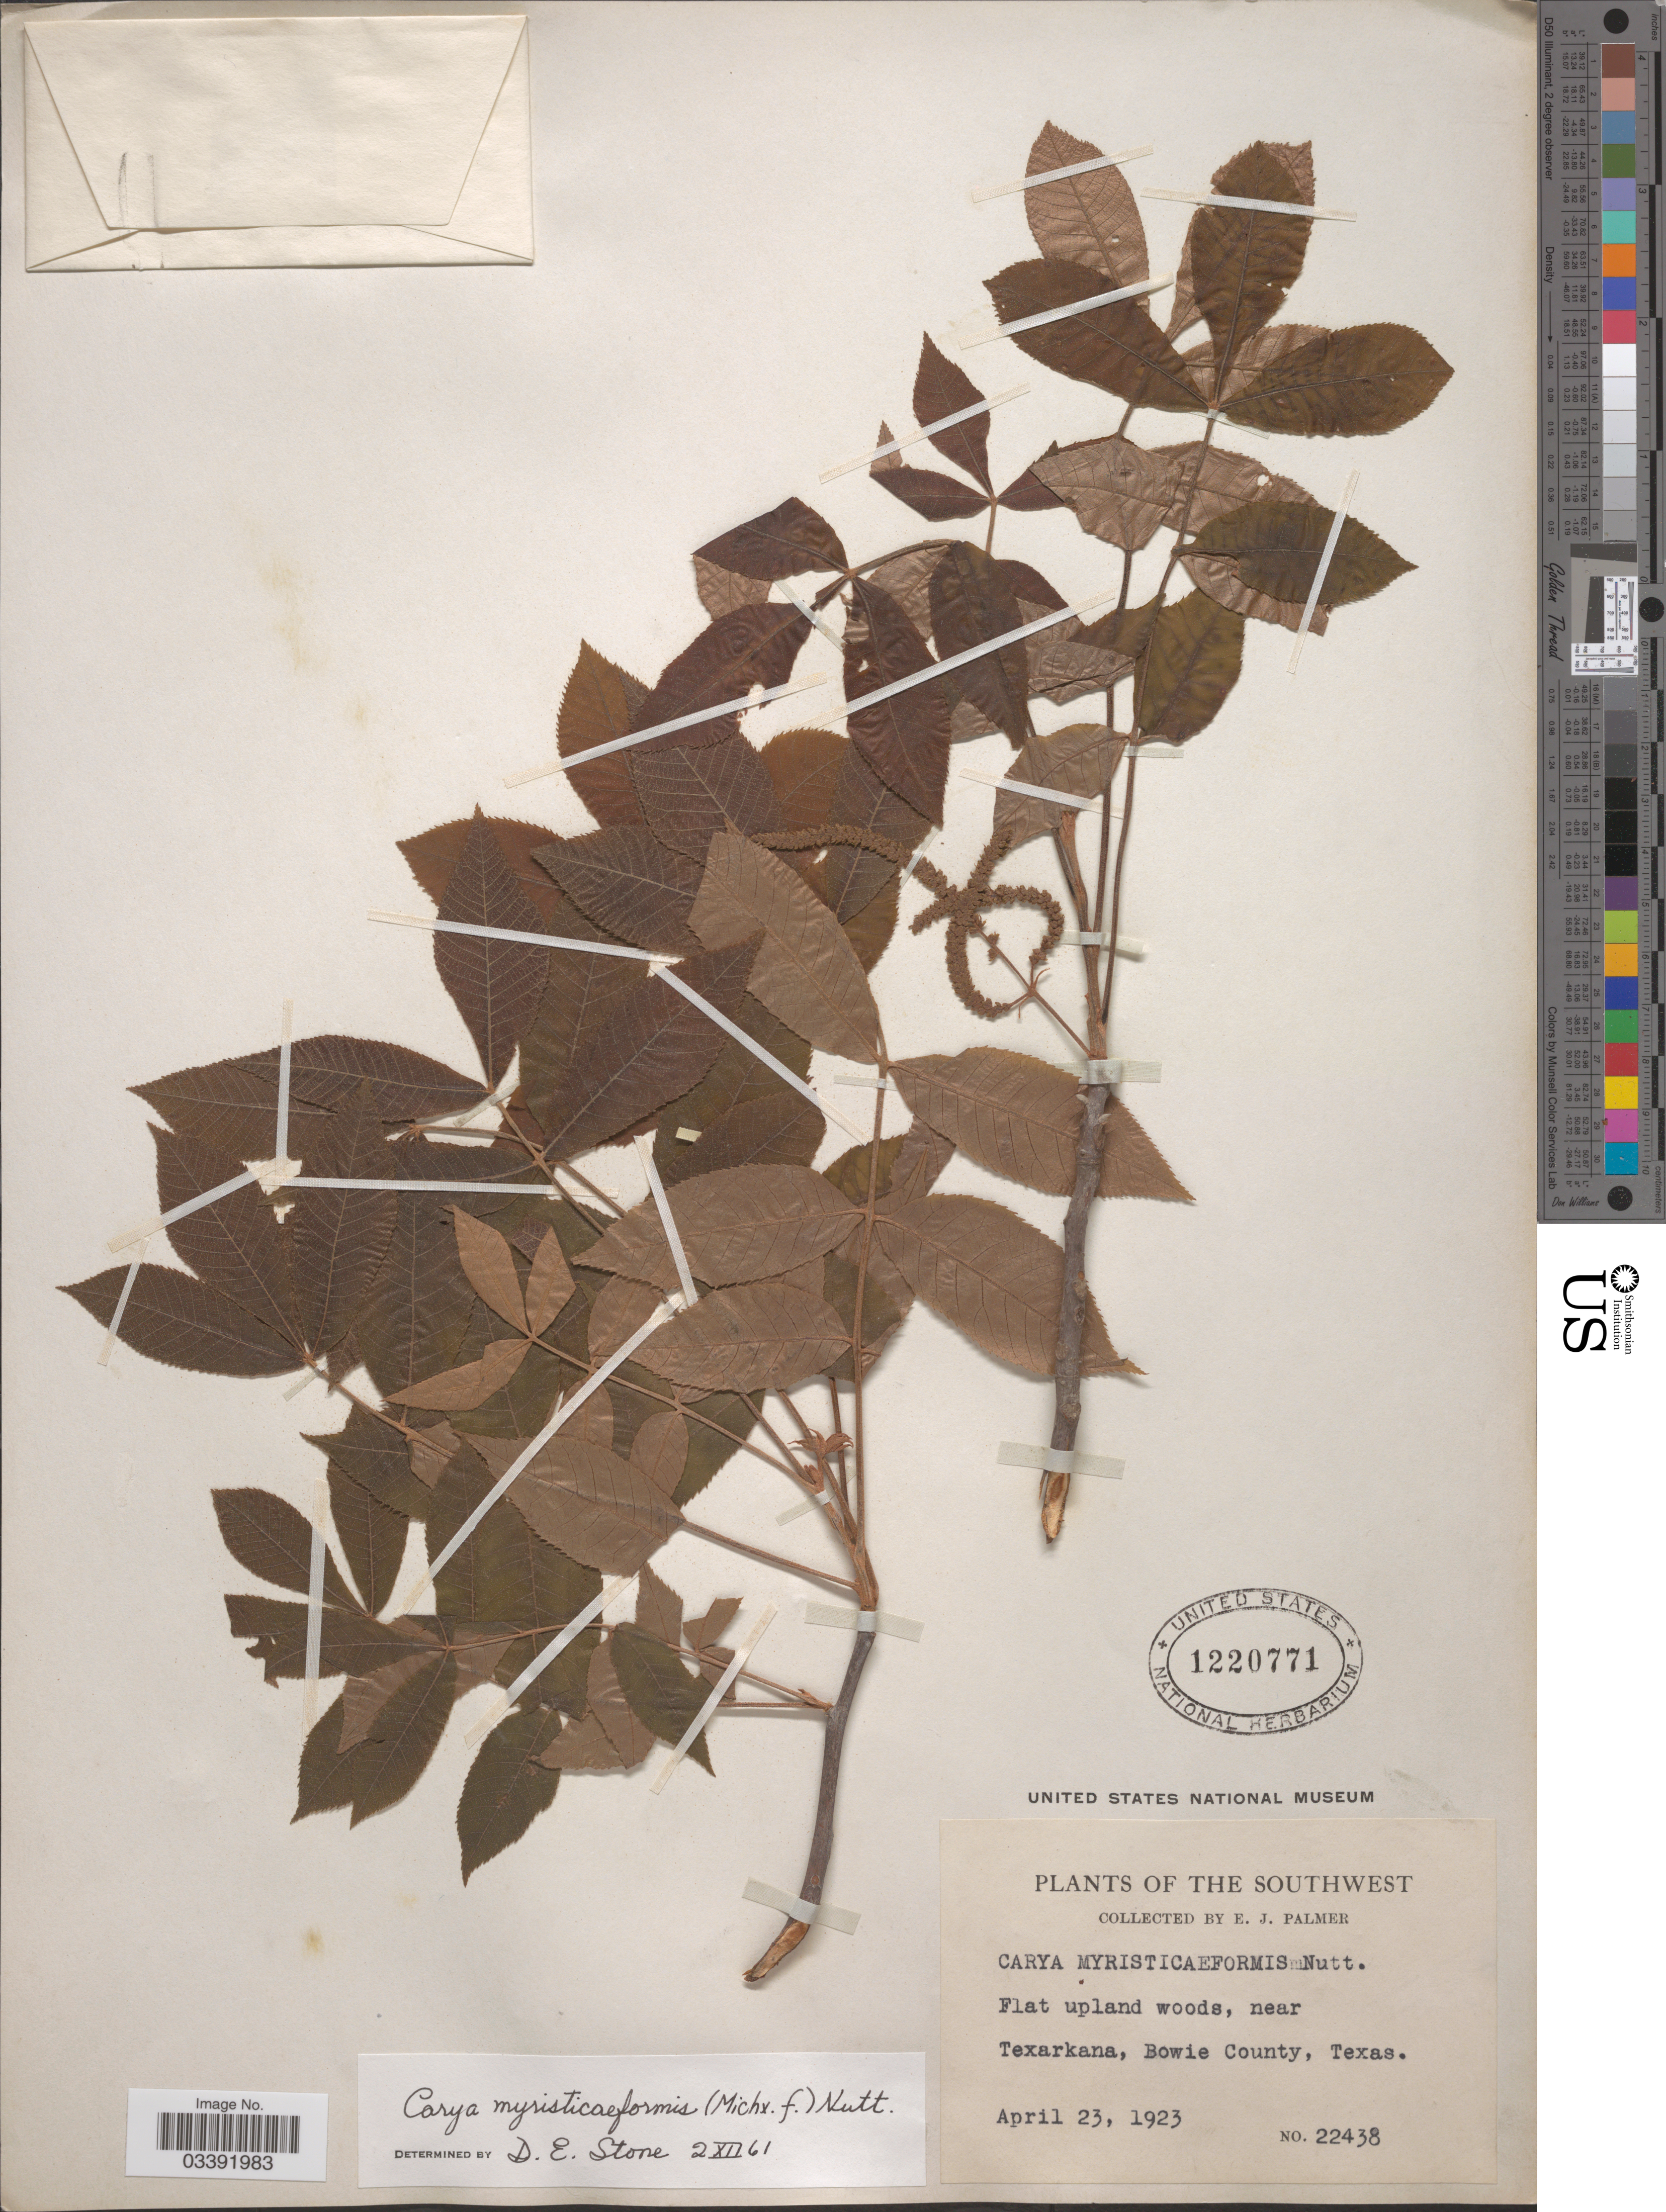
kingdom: Plantae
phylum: Tracheophyta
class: Magnoliopsida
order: Fagales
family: Juglandaceae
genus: Carya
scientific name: Carya myristiciformis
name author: (F. Michx.) Nutt.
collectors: E. J. Palmer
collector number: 22438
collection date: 1923-04-23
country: United States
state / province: Texas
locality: The Southwest. Near Texarkana, Bowie County.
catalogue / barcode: US 1220771